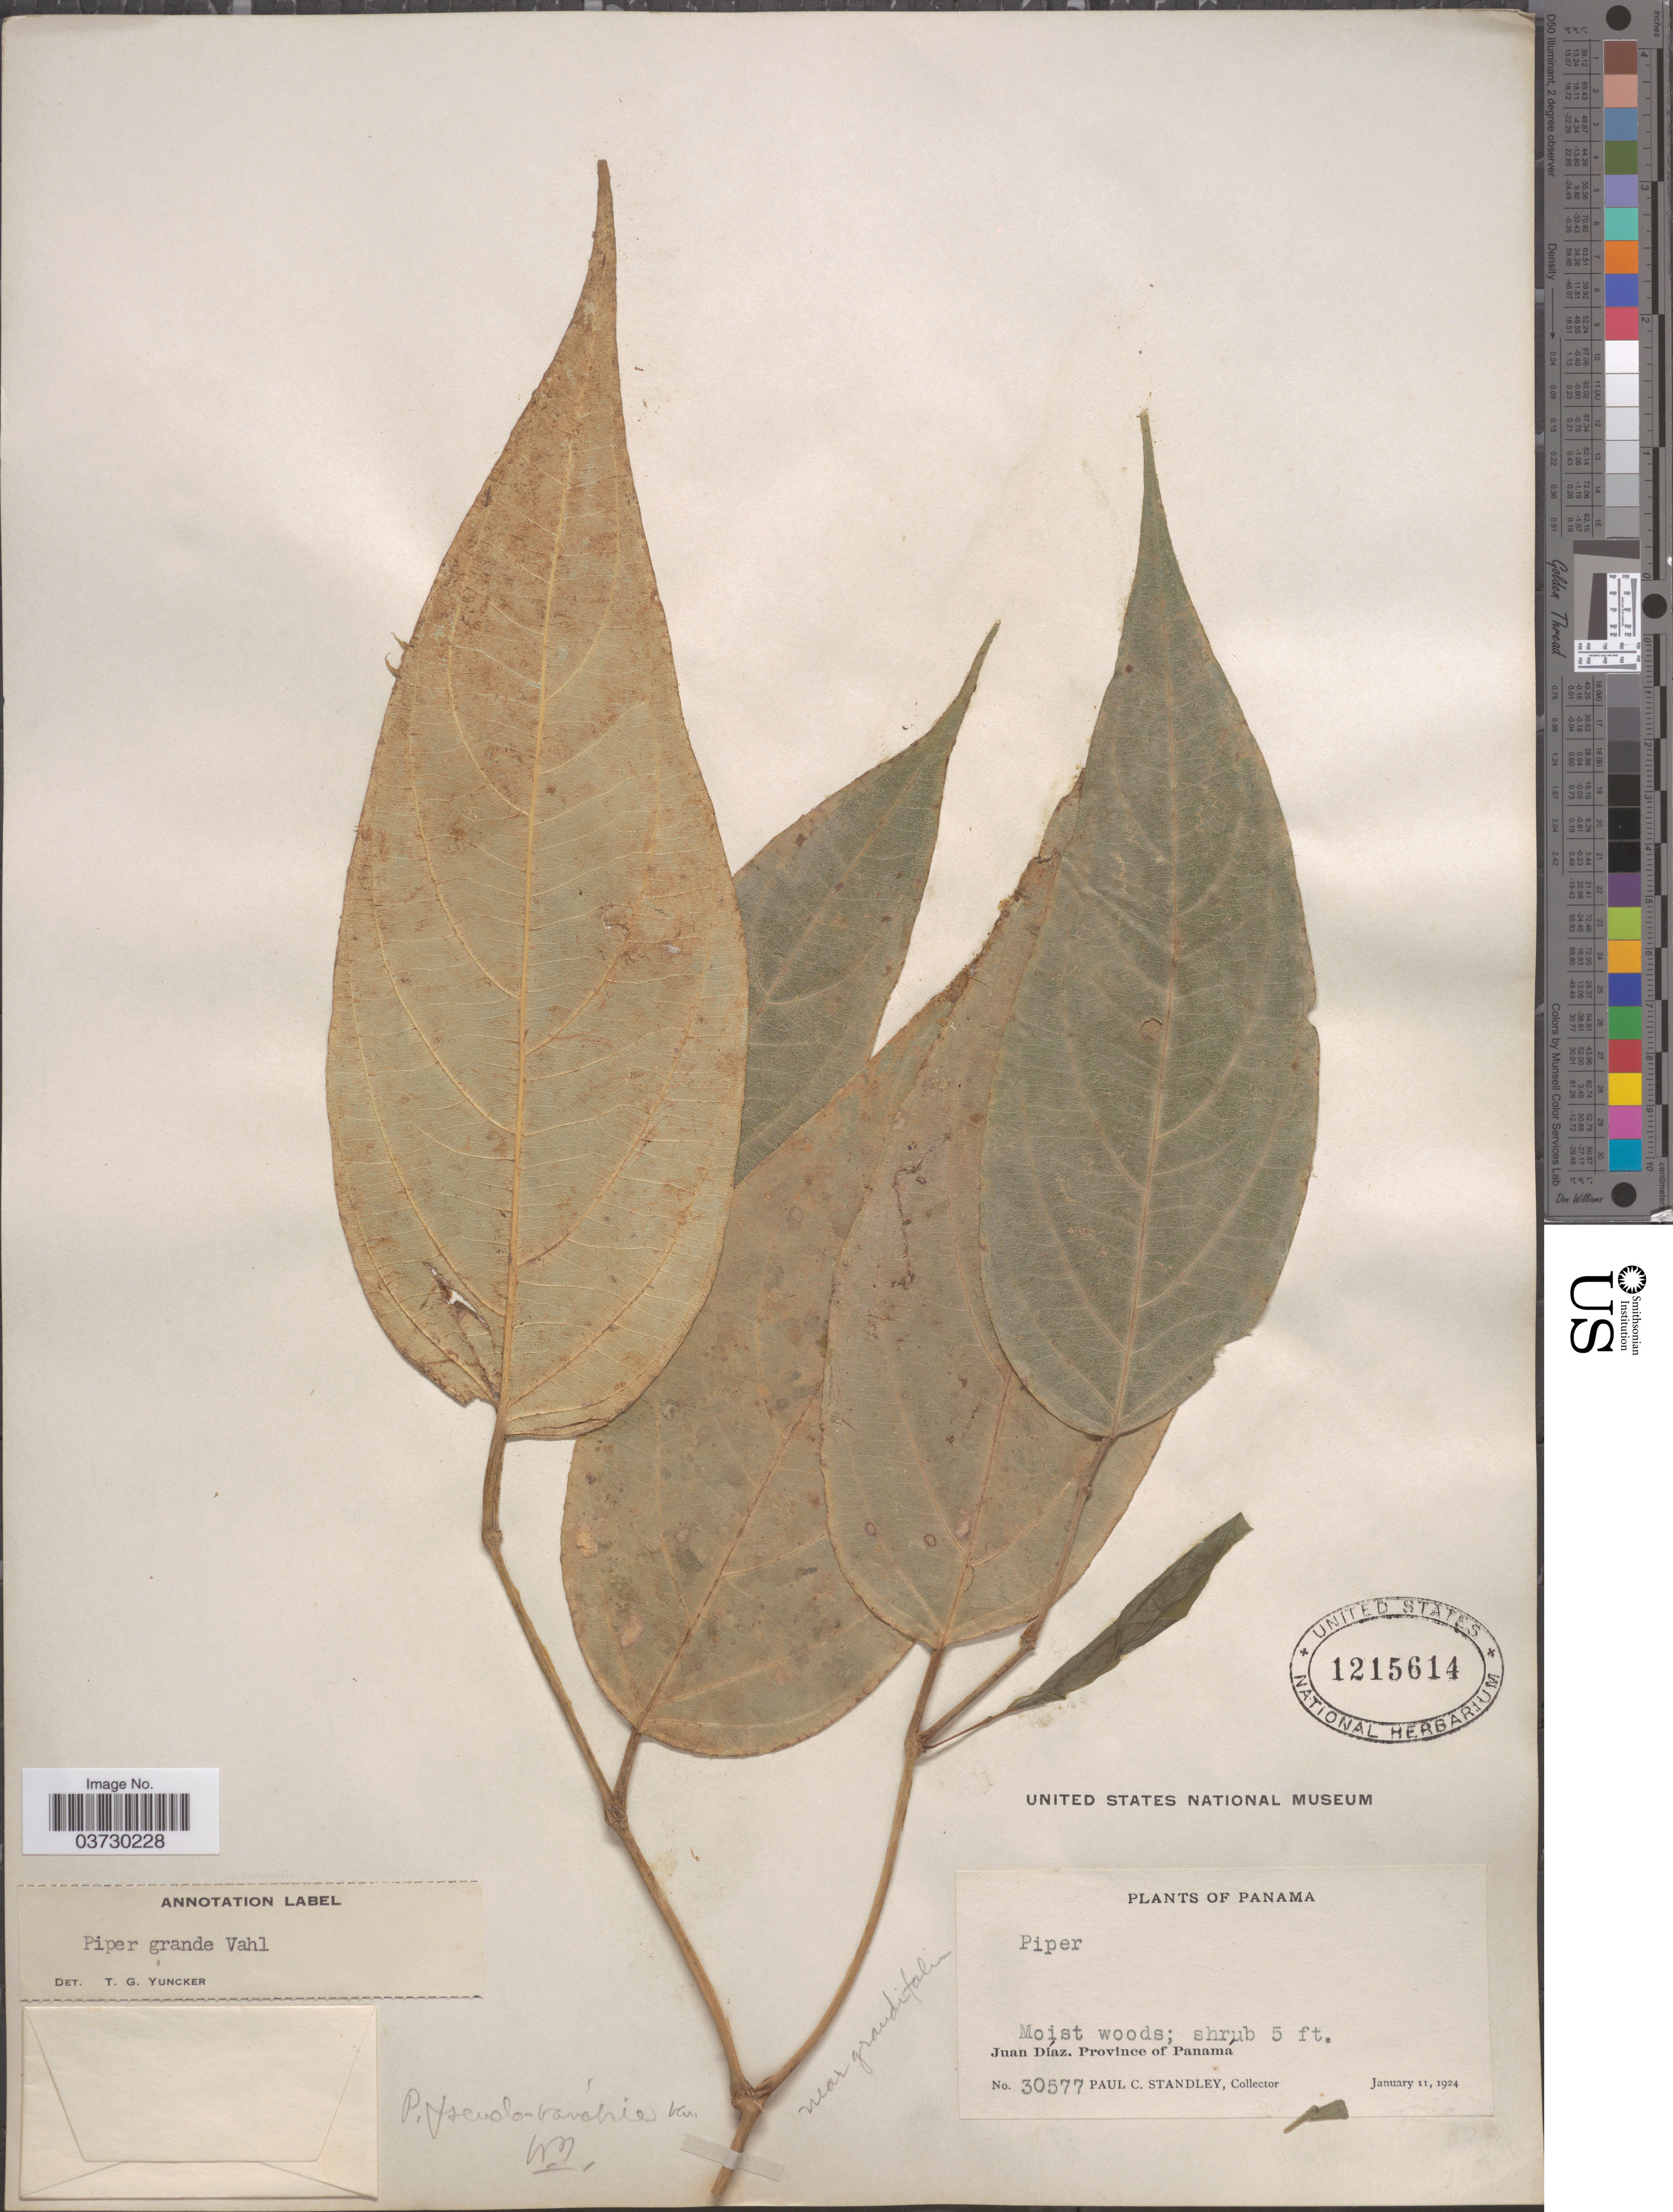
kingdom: Plantae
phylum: Tracheophyta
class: Magnoliopsida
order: Piperales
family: Piperaceae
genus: Piper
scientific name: Piper grande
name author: Vahl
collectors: P. C. Standley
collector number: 30577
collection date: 1924-01-11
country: Panama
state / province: Panamá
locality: Juan Díaz.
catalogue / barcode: US 1215614